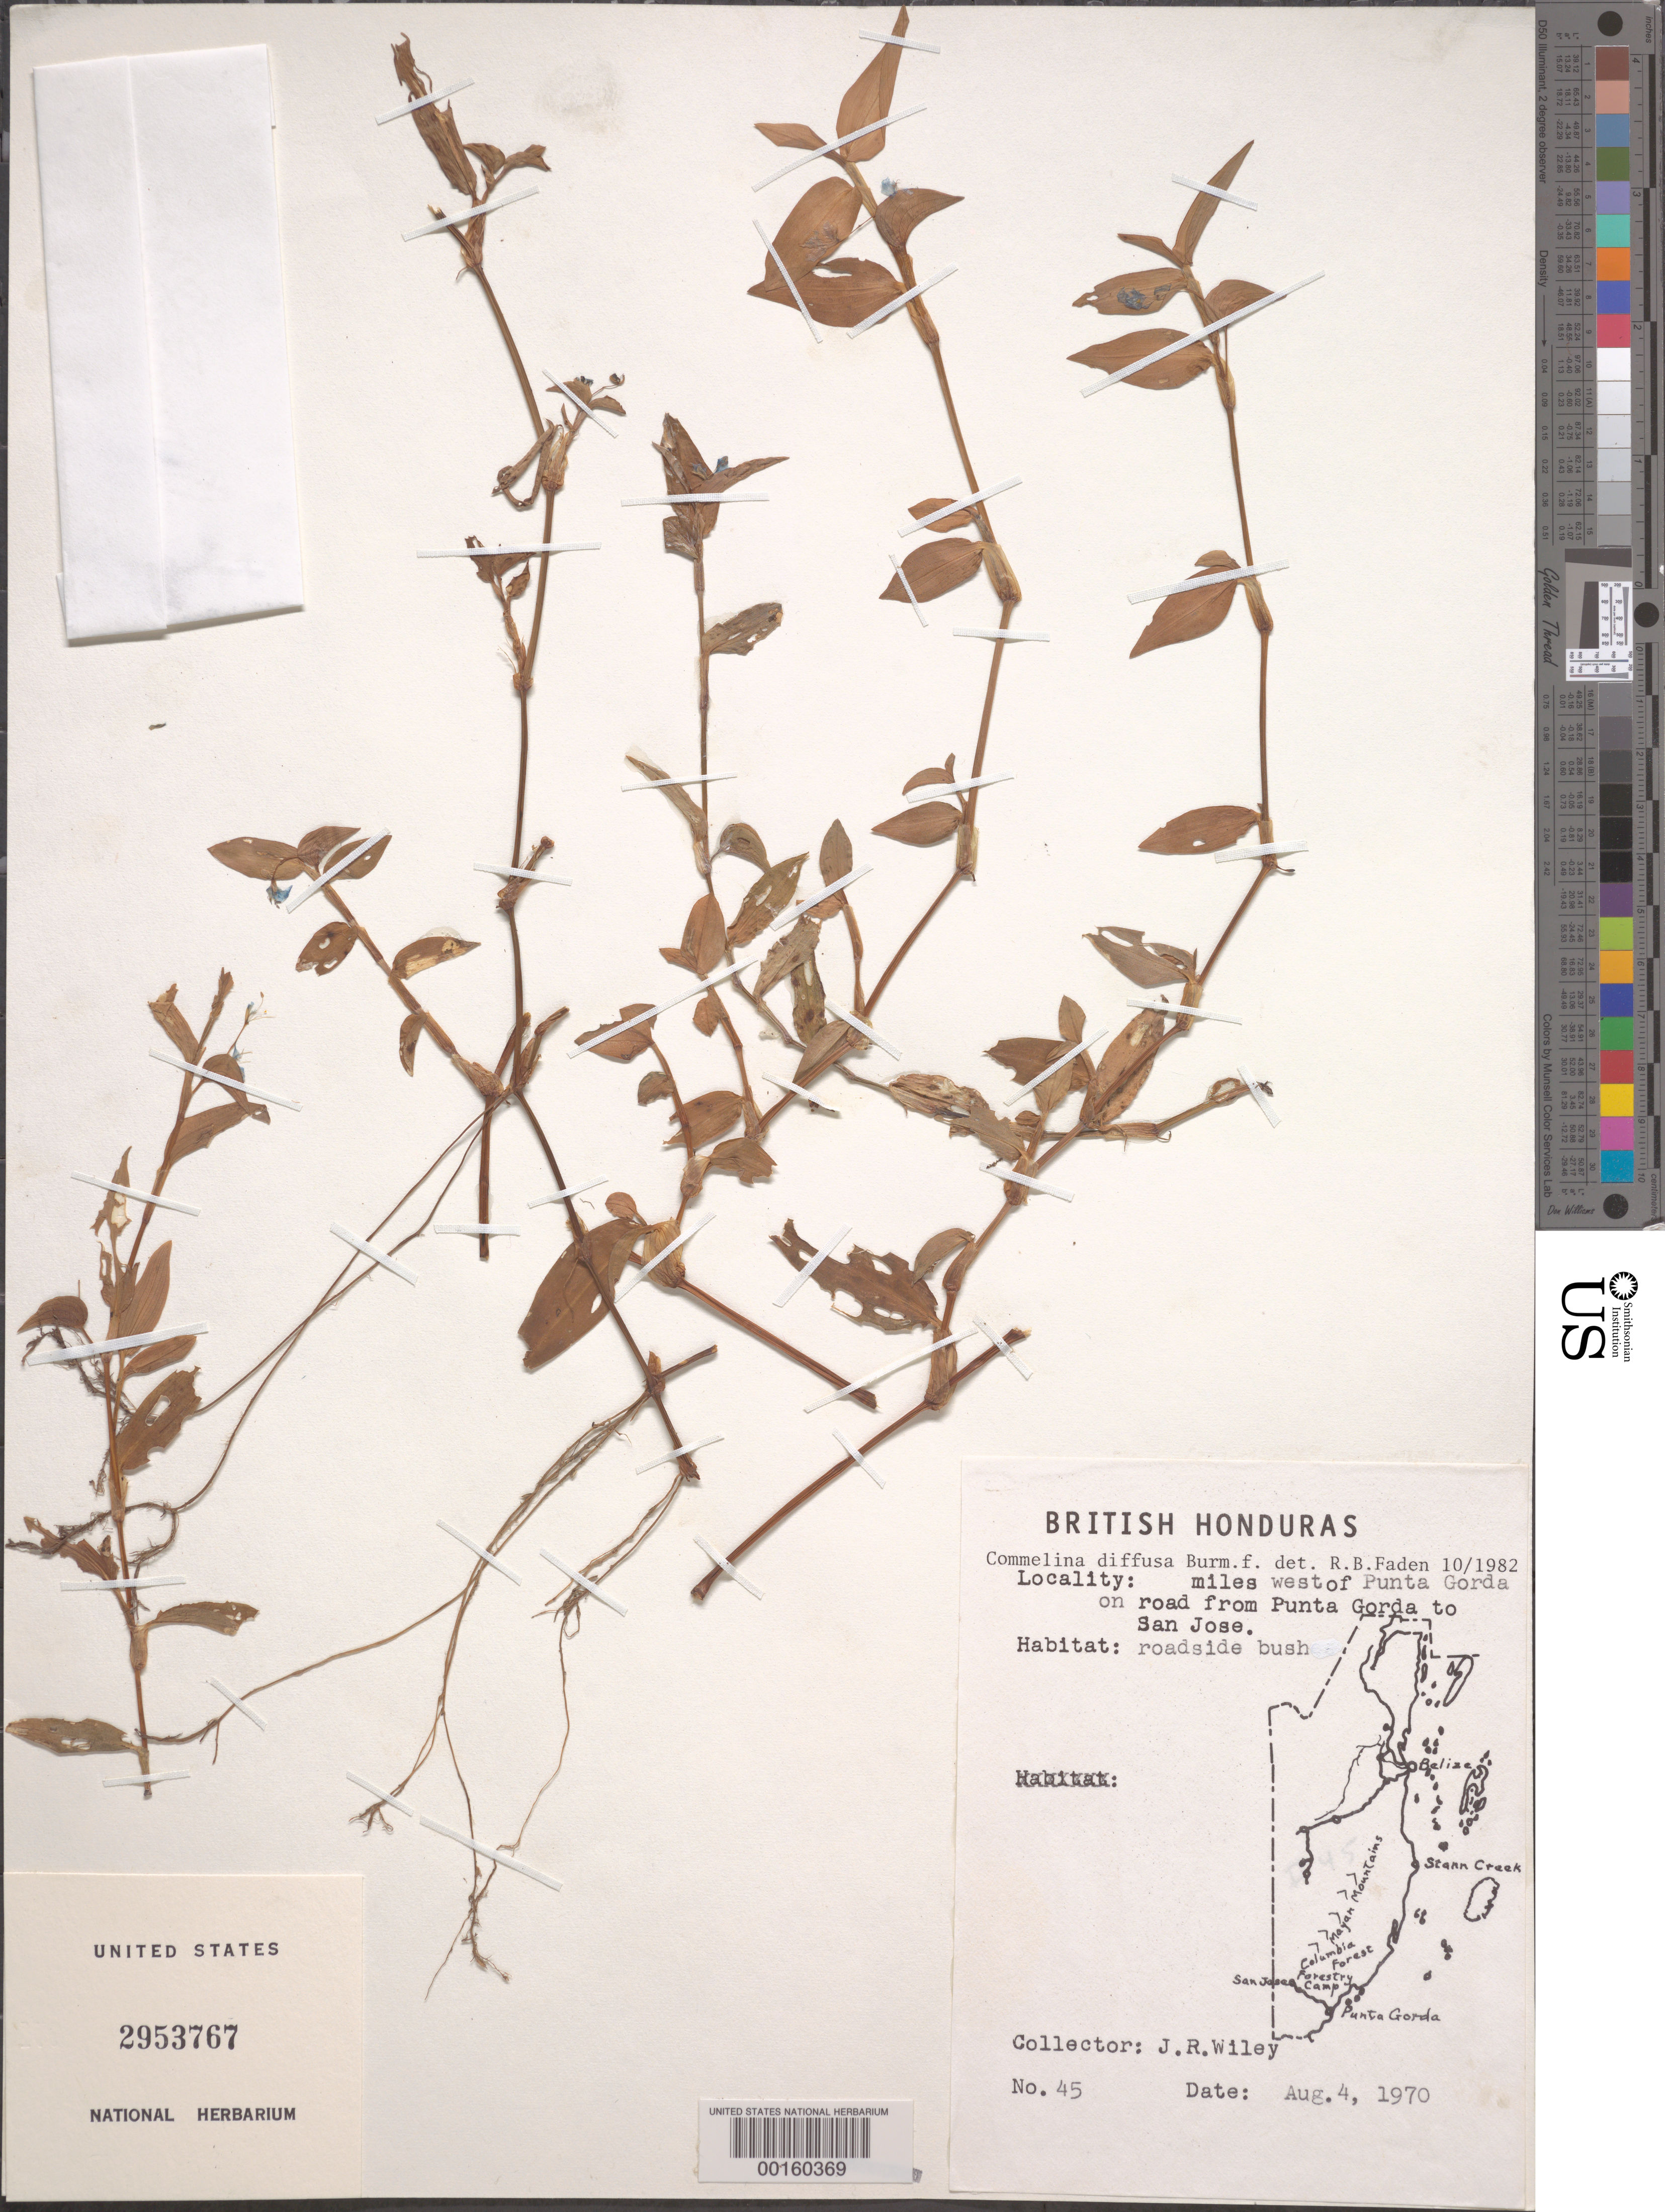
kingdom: Plantae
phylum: Tracheophyta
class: Liliopsida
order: Commelinales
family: Commelinaceae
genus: Commelina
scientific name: Commelina diffusa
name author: Burm. f.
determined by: Faden, Robert B., (US), Smithsonian Institution - National Museum of Natural History (UNITED STATES)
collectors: J. Wiley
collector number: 45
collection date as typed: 04 Aug 1970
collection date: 1970-08-04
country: Belize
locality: Punta Gorda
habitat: Roadside bush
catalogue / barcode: US 2953767